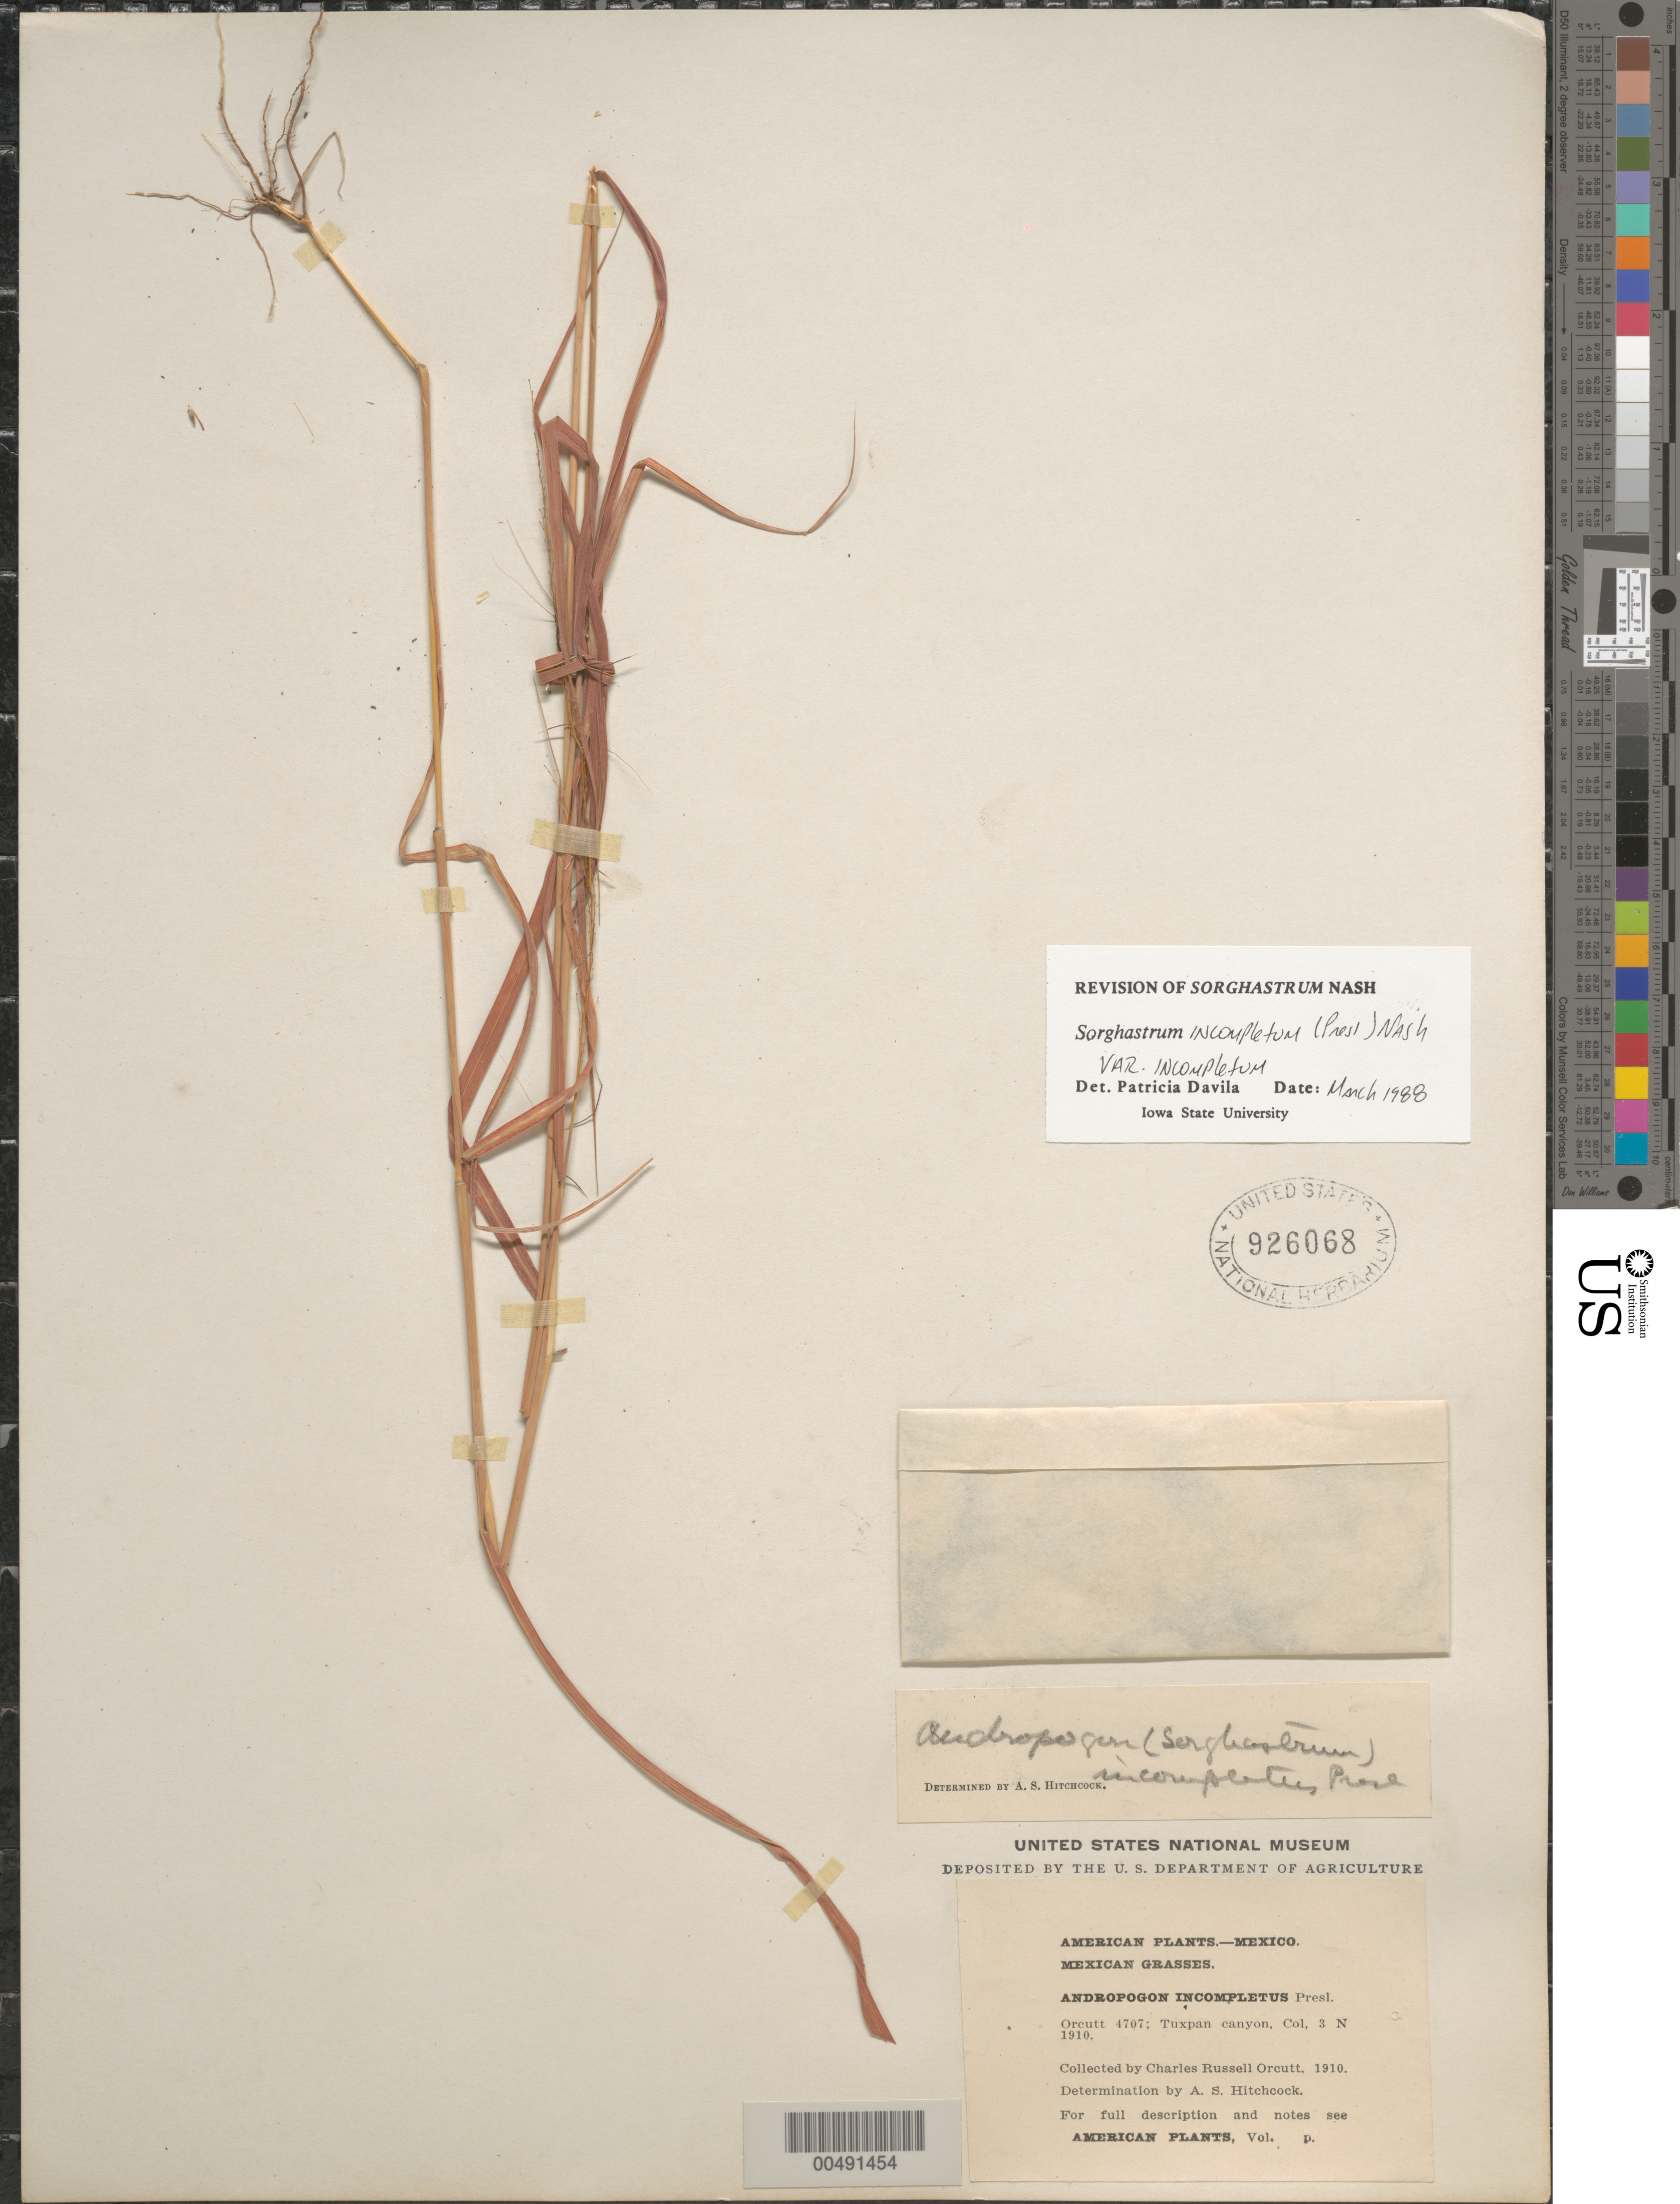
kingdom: Plantae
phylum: Tracheophyta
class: Liliopsida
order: Poales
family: Poaceae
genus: Sorghastrum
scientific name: Sorghastrum incompletum var. incompletum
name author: (J. Presl) Nash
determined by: Dávila, P. D.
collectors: R. S. Orcutt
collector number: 4707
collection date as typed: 3 Nov 1910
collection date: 1910-11-03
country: Mexico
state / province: Colima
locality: Tuxpan Canyon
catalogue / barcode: US 926068